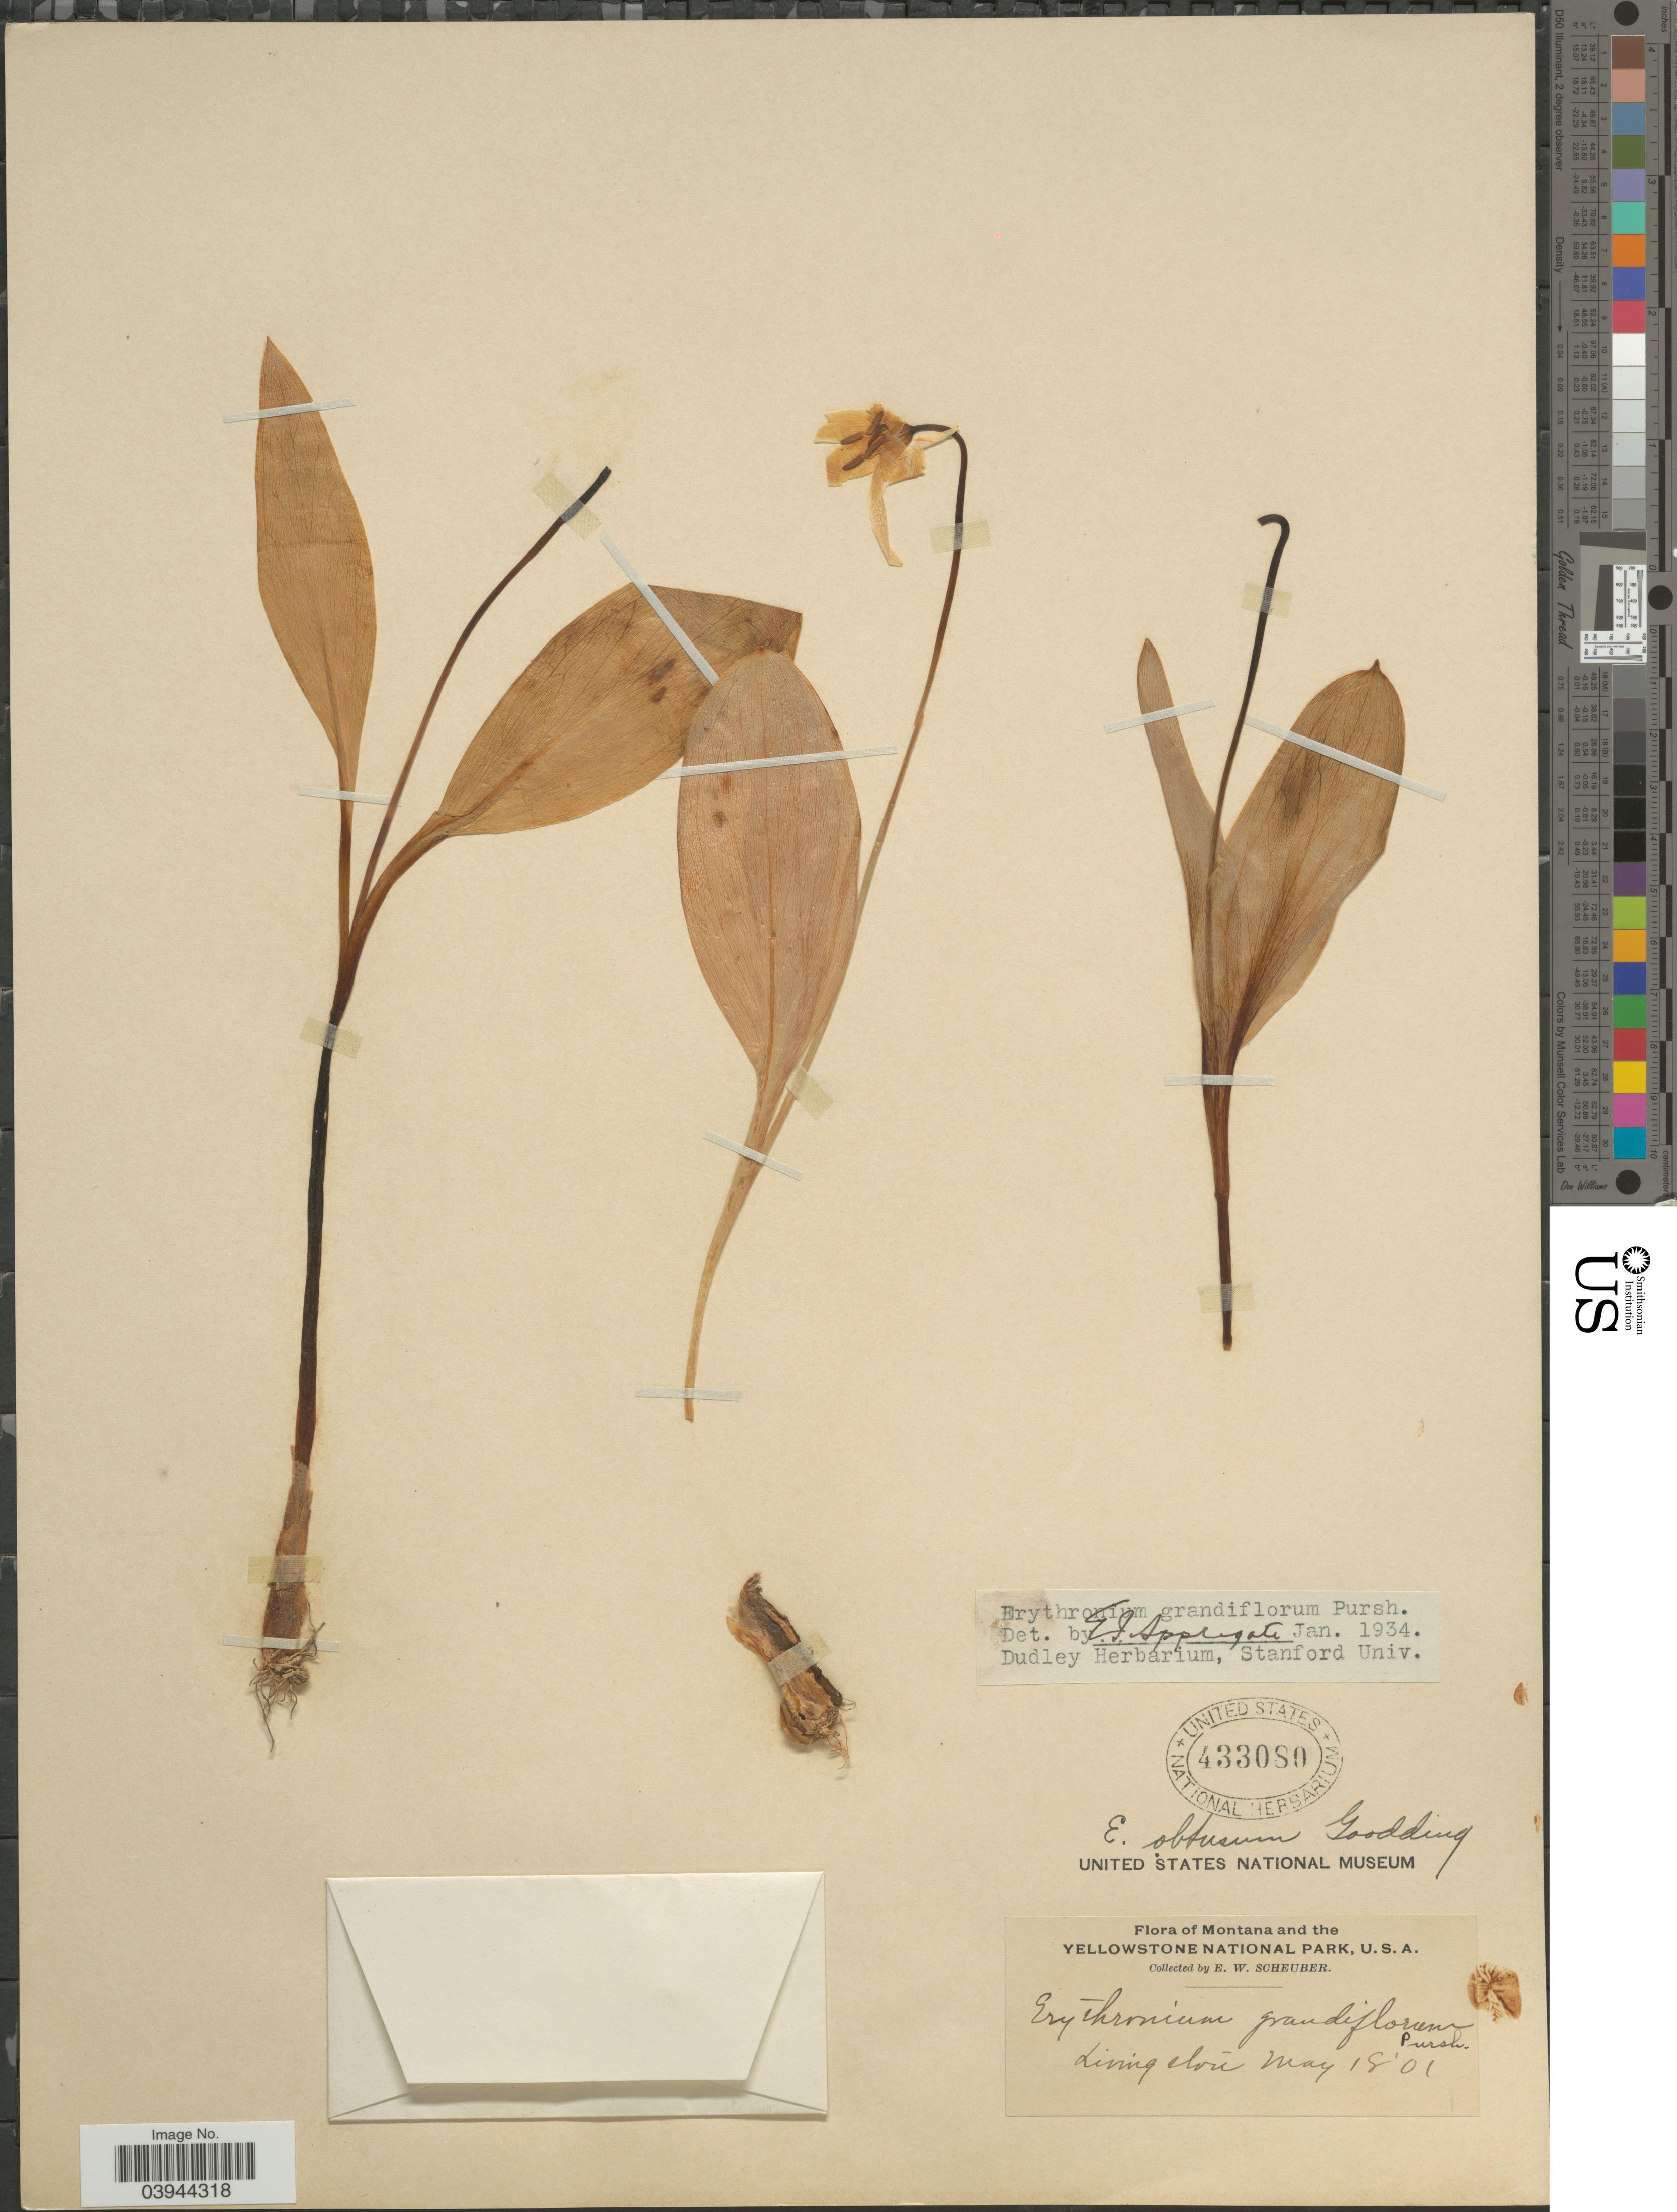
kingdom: Plantae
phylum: Tracheophyta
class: Liliopsida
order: Liliales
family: Liliaceae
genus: Erythronium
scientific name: Erythronium grandiflorum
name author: Pursh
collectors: E. Scheuber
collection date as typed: Transcribed d/m/y: 18/5/1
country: United States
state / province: Montana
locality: Yellowstone National Park. Livingston.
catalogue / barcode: US 433080